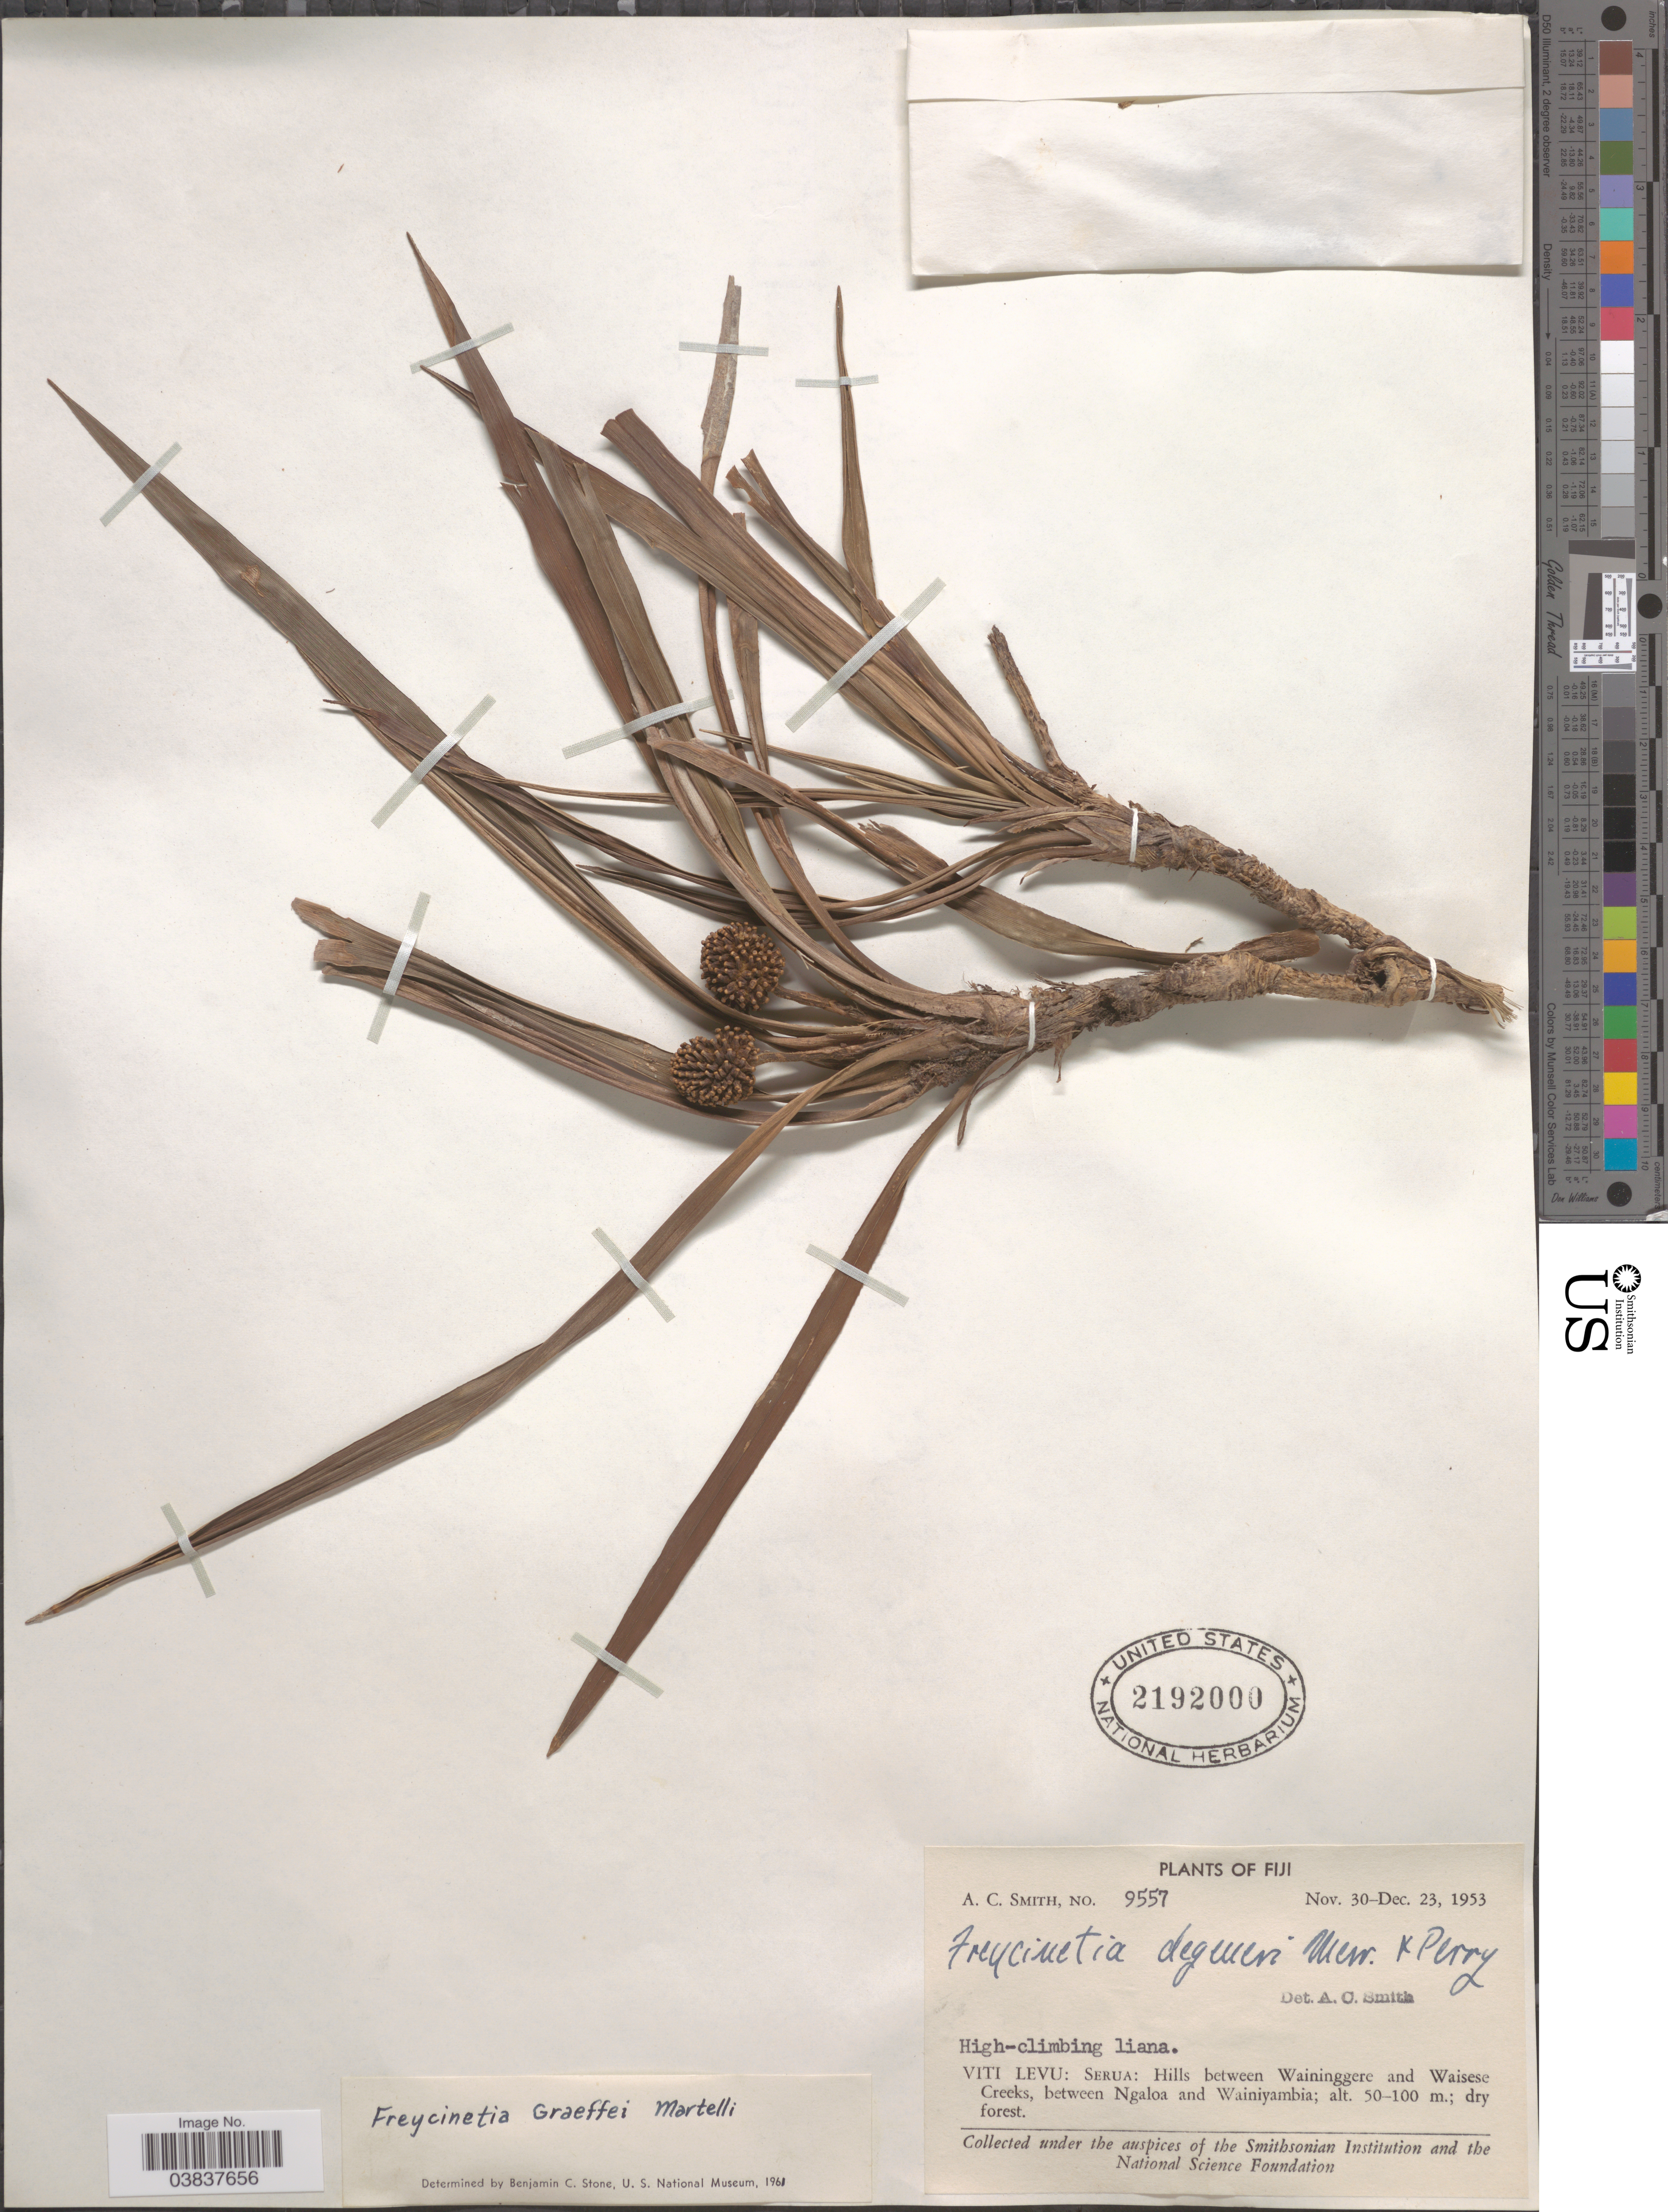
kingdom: Plantae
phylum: Tracheophyta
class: Liliopsida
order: Pandanales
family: Pandanaceae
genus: Freycinetia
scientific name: Freycinetia graeffiei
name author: Martelli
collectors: A. C. Smith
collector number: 9557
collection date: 1953-11-30/1953-12-23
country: Fiji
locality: Viti Levu: Serua: Hills between Waininggere and Waisese Creeks, between Ngaloa and Wainiyambia.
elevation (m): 50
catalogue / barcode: US 2192000